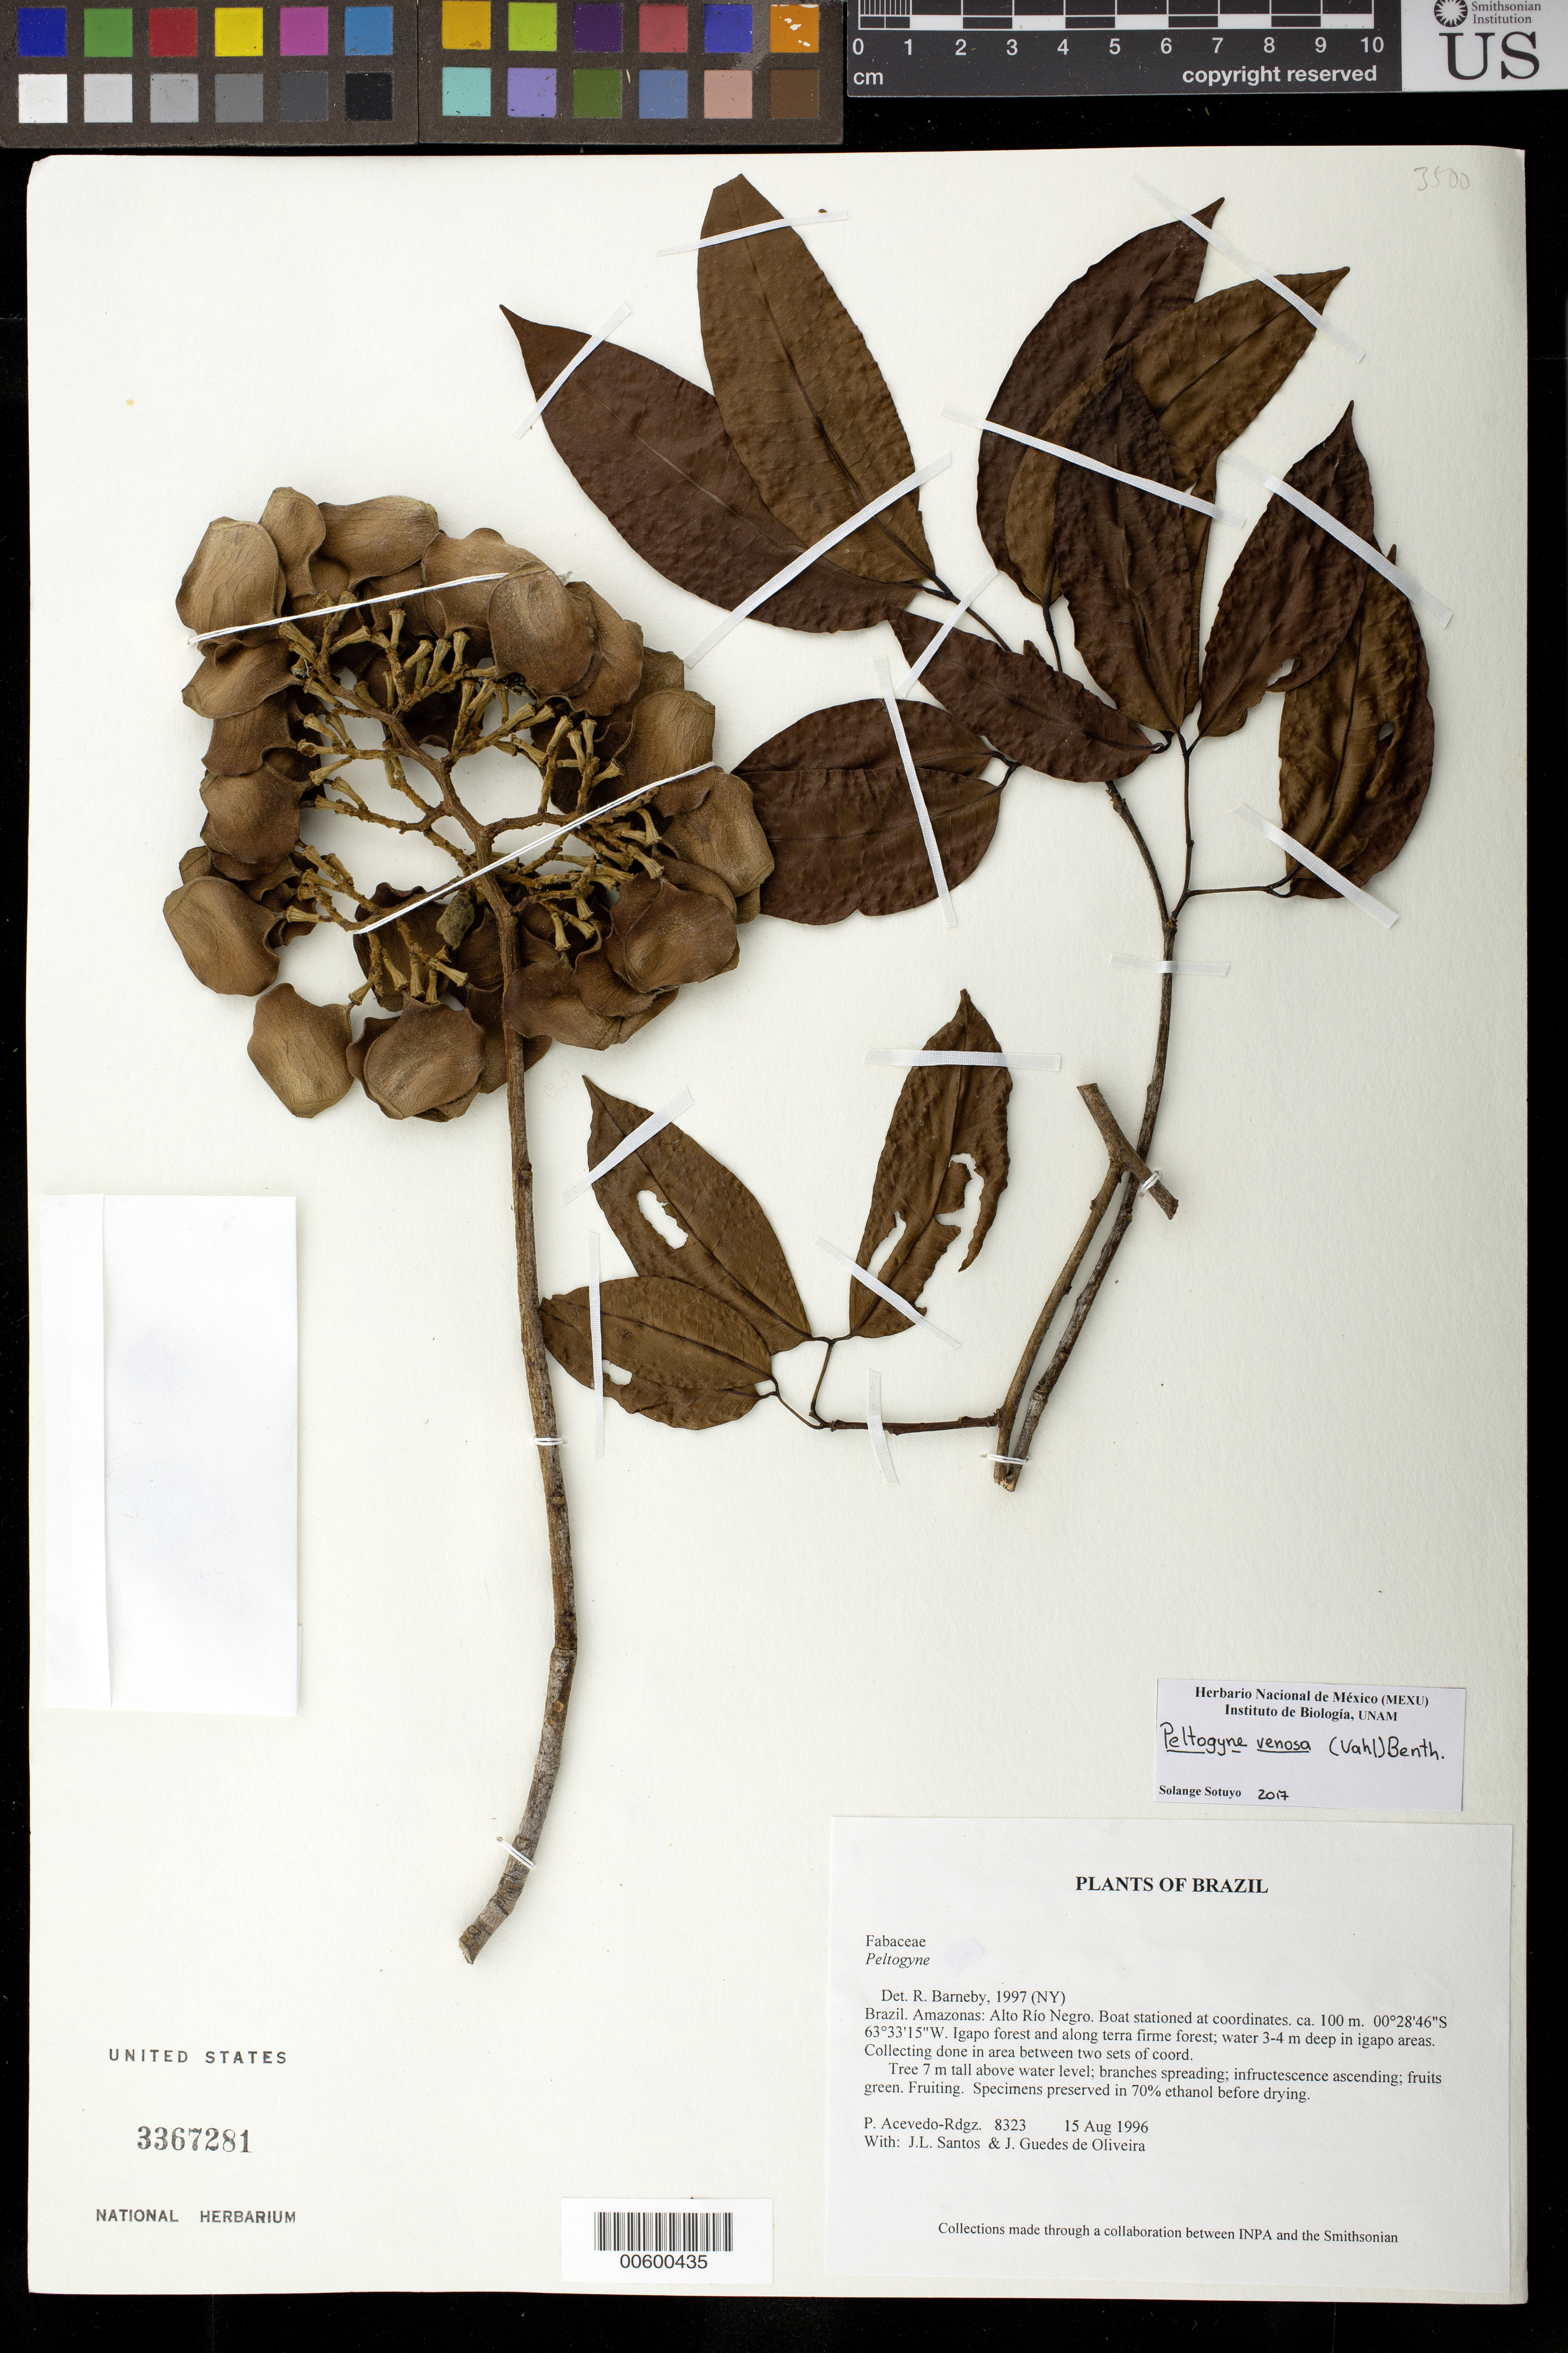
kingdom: Plantae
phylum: Tracheophyta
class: Magnoliopsida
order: Fabales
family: Fabaceae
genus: Peltogyne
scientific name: Peltogyne venosa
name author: (Vahl) Benth.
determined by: Sotuyo, Solange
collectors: P. Acevedo-Rodr., J. L. Santos & J. Guedes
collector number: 8323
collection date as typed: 15 Aug 1996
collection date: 1996-08-15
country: Brazil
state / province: Amazonas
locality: Amazonas: Alto Río Negro. Boat stationed at coordinates.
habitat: Igapo forest and along terra firme forest; water 3-4 m deep in igapo areas. Collecting done in area between two sets of coord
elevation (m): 100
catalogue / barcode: US 3367281